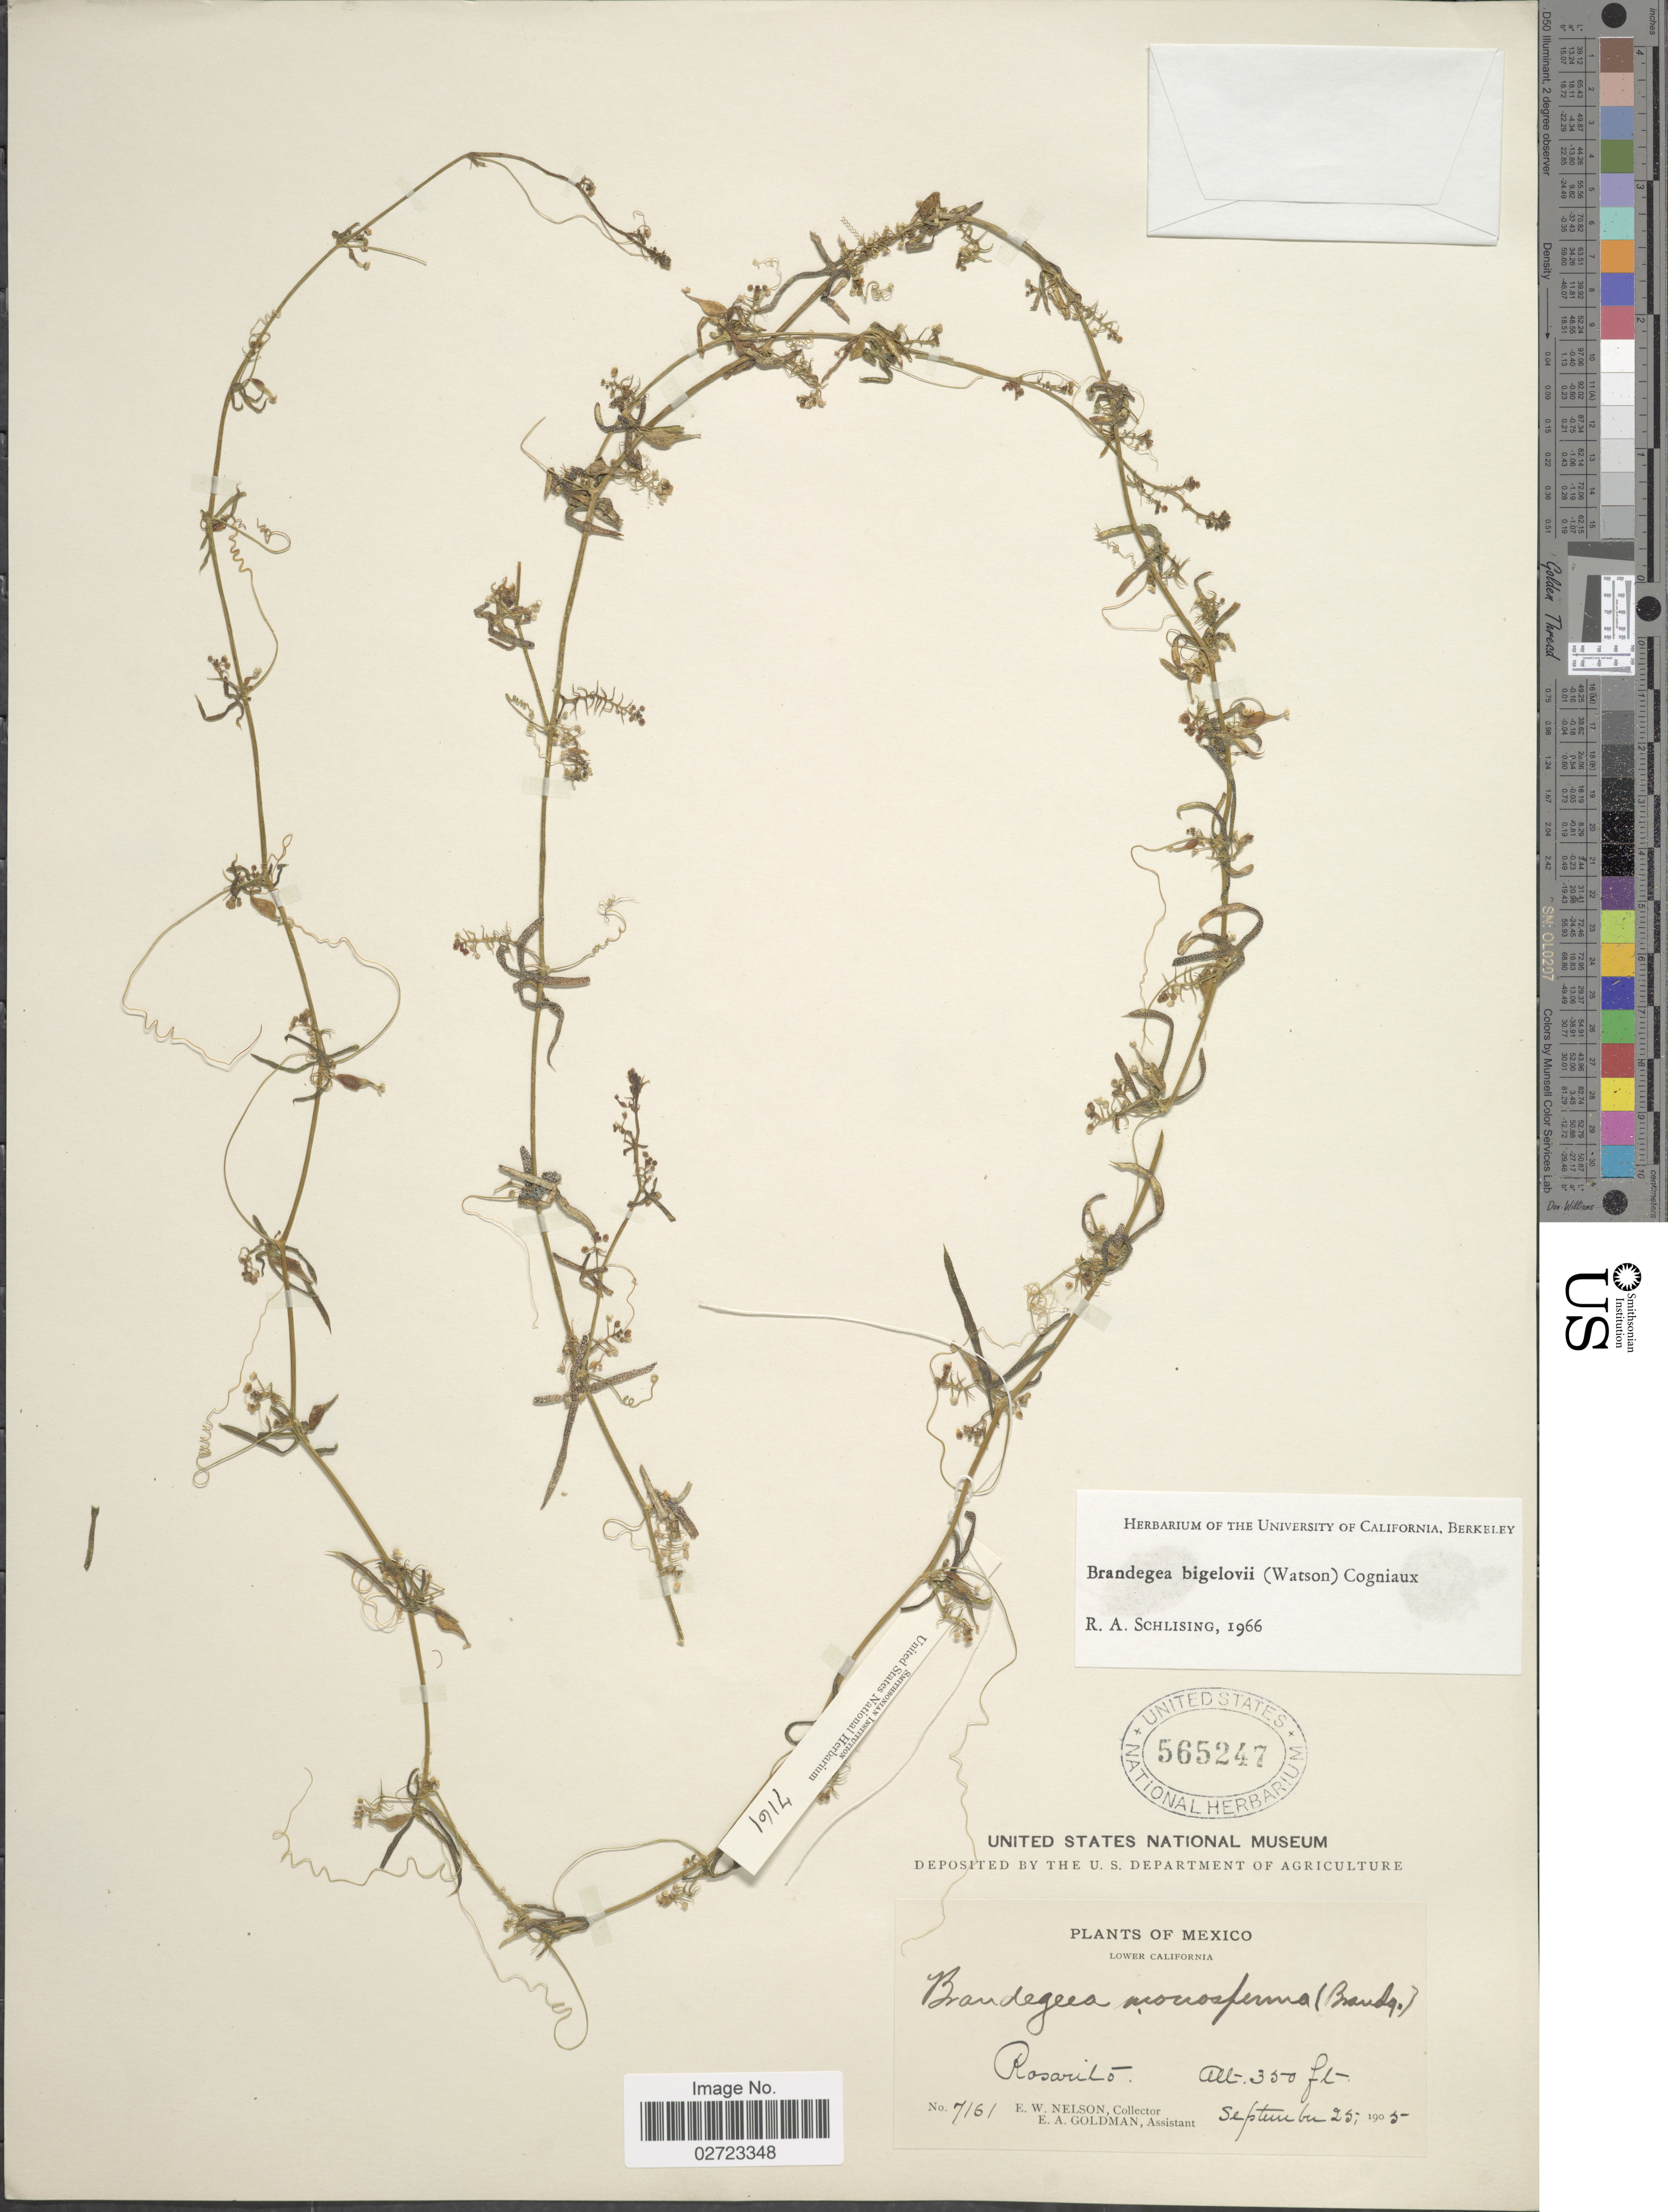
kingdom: Plantae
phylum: Tracheophyta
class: Magnoliopsida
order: Cucurbitales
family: Cucurbitaceae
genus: Brandegea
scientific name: Brandegea bigelovii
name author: (Watson) Cogn.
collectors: E. W. Nelson & E. A. Goldman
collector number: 7161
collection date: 1905-09-25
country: Mexico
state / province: Baja California Norte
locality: Lower California, Rosarito.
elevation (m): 107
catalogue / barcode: US 565247